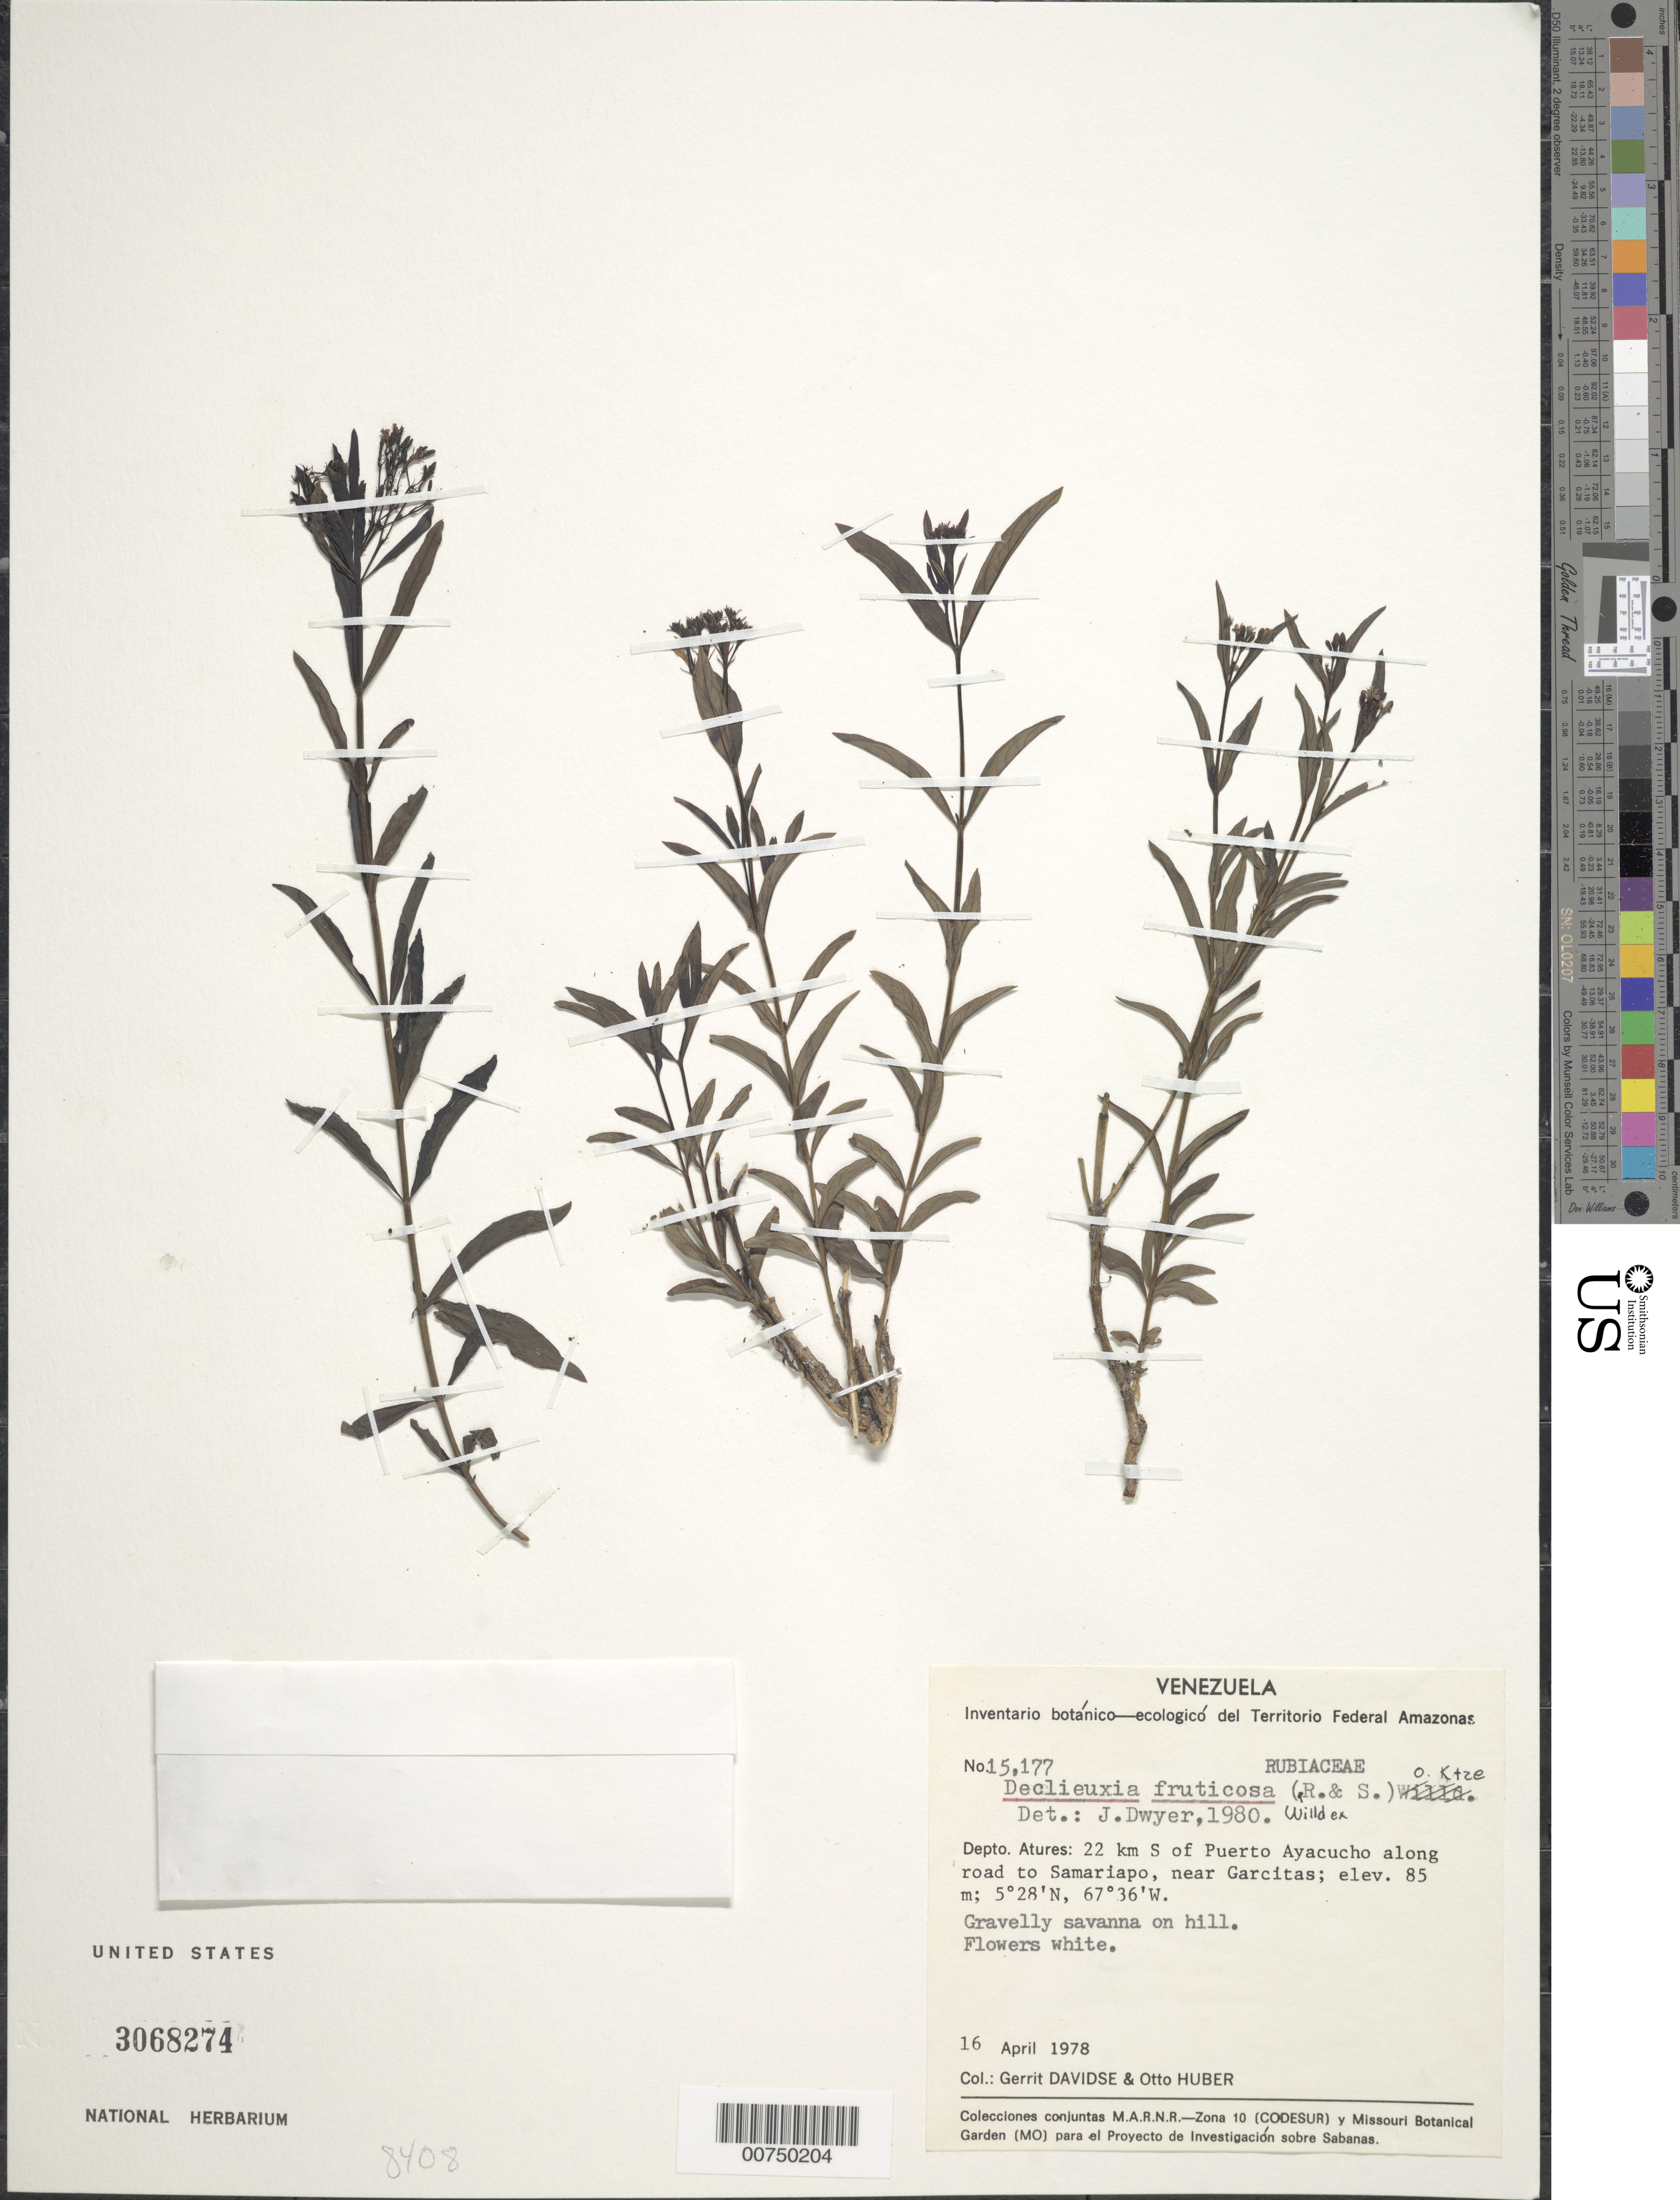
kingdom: Plantae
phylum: Tracheophyta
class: Magnoliopsida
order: Gentianales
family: Rubiaceae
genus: Declieuxia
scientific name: Declieuxia fruticosa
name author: (Willd. ex Roem. & Schult.) Kuntze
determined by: Dwyer, J. D., (MO), Missouri Botanical Garden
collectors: G. Davidse & O. Huber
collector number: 15177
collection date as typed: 16-Apr-78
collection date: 1978-04-16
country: Venezuela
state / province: Amazonas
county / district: Atures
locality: Puerto Ayacucho, 22 km S of along road to Samariapo, near Garcitas, Río Orinoco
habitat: Gravelly savanna on hill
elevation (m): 85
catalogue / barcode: US 3068274